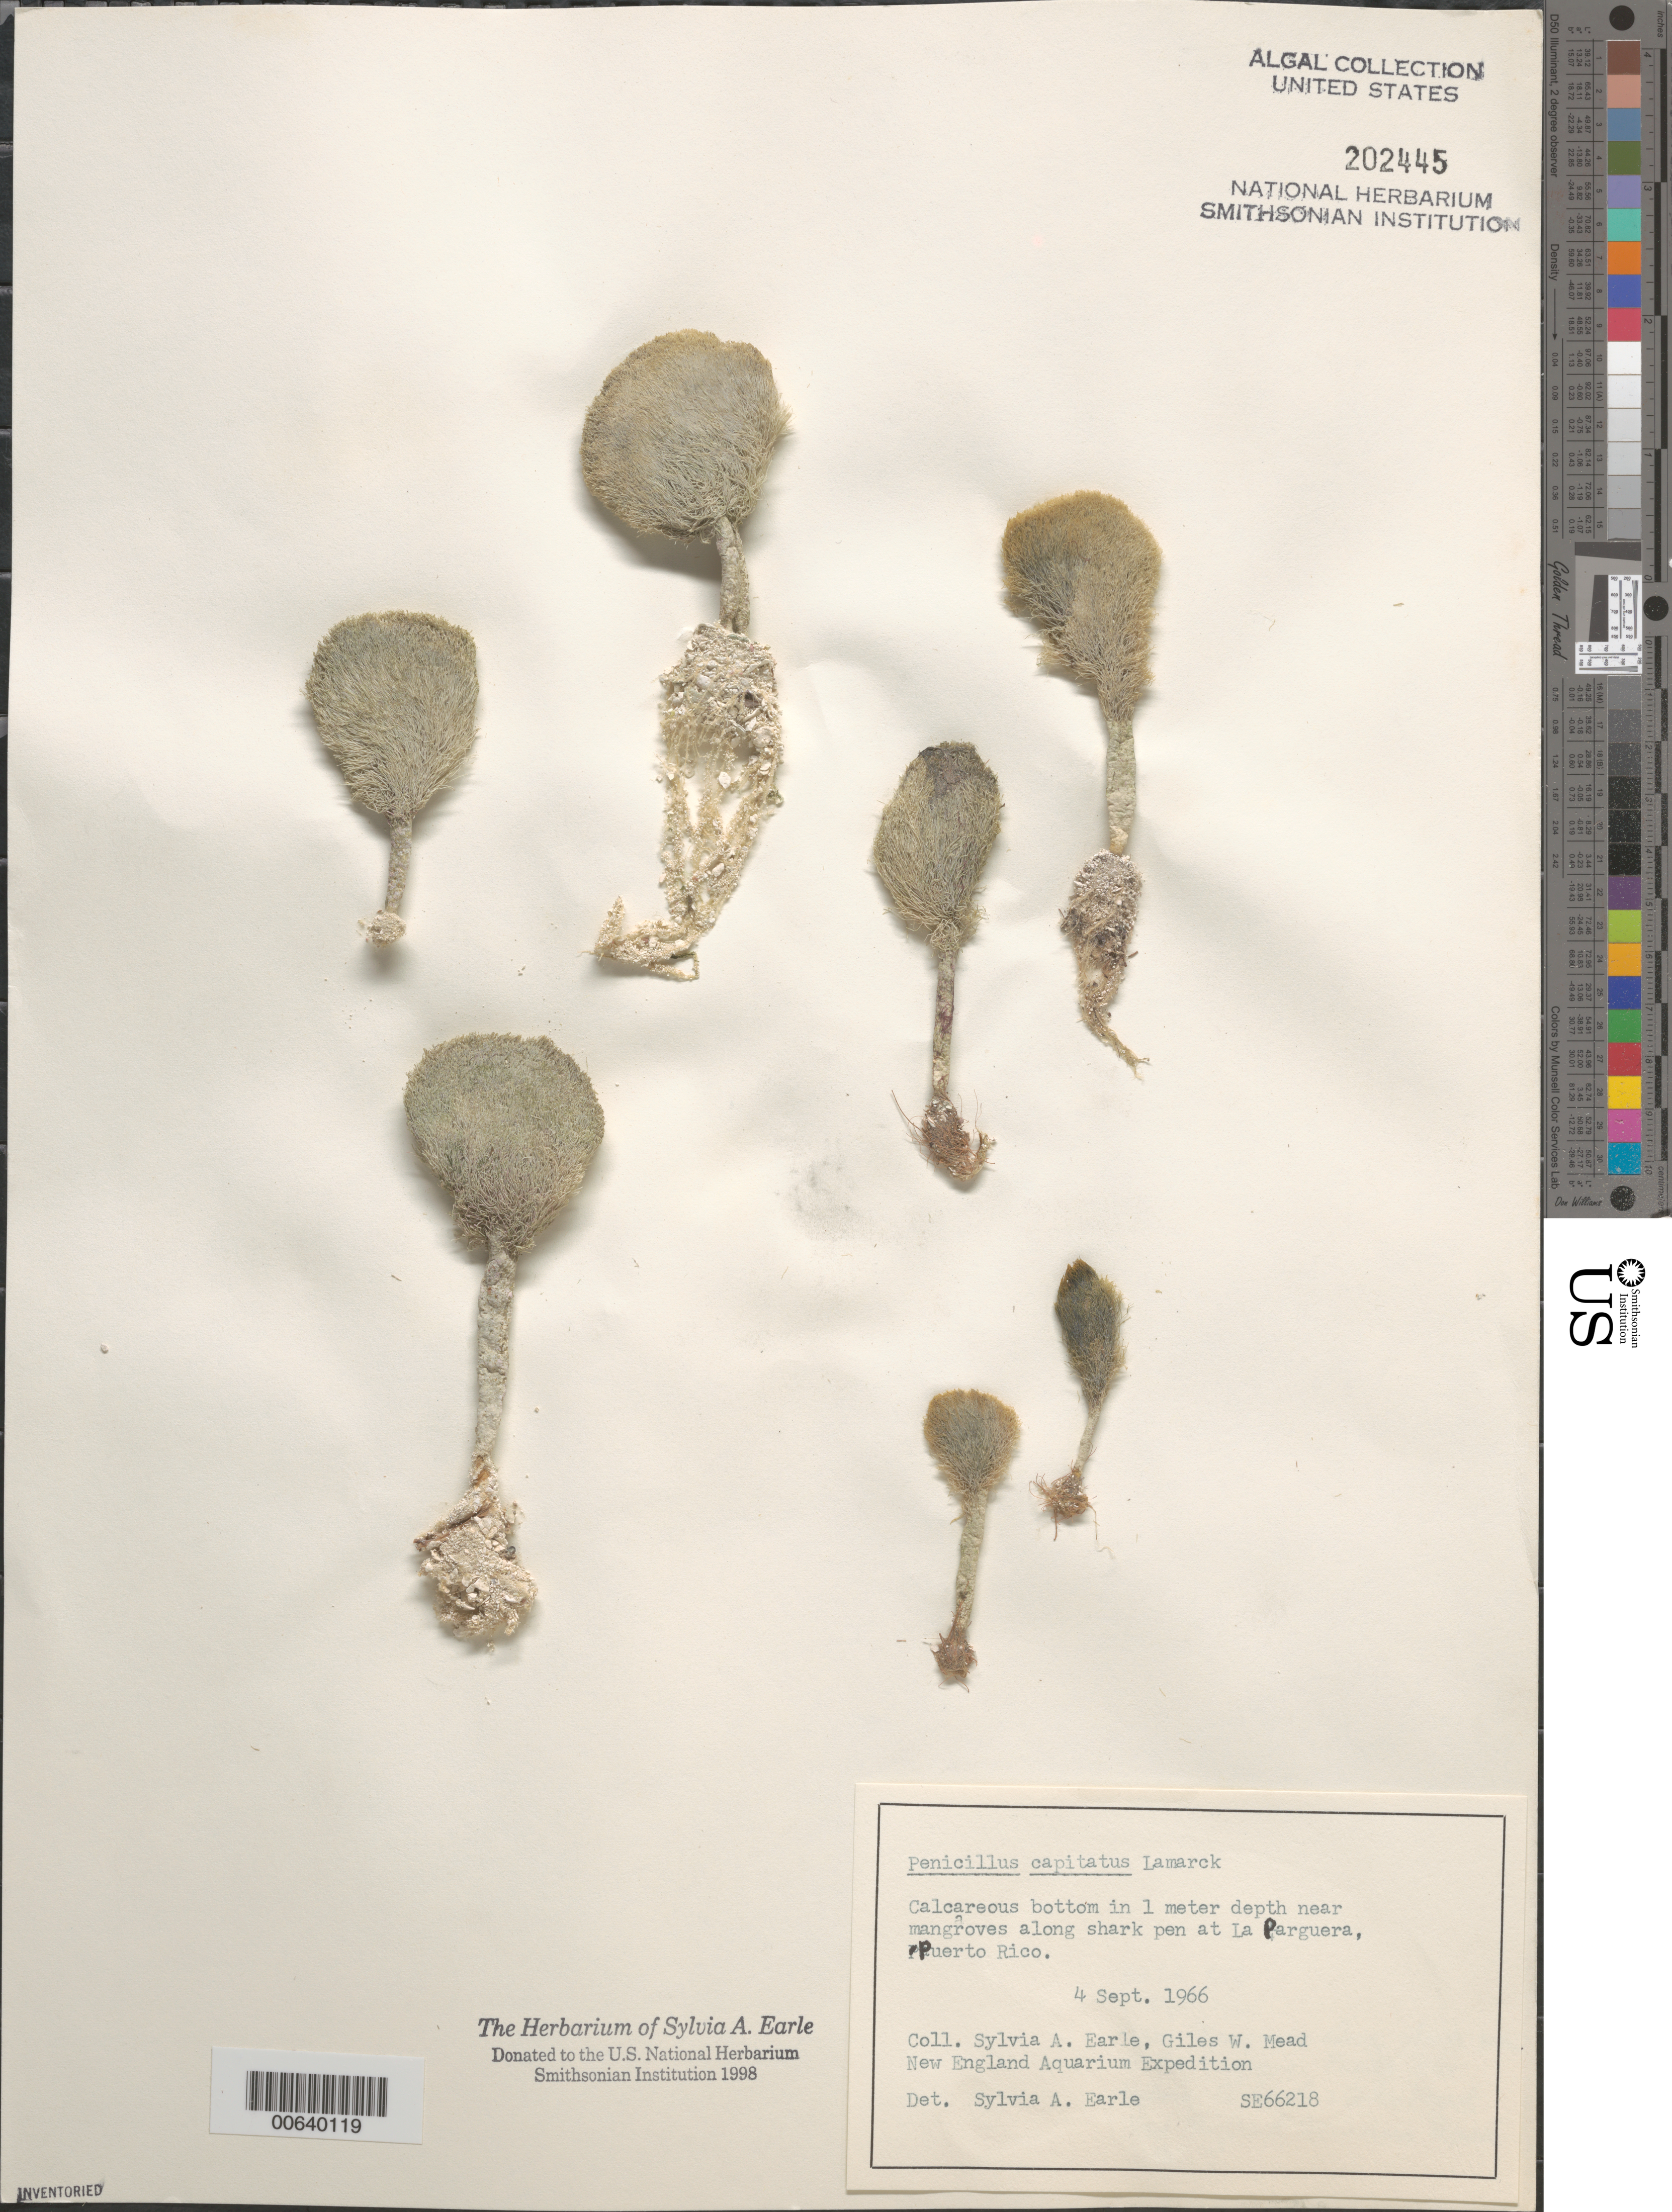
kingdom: Plantae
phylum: Chlorophyta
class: Ulvophyceae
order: Bryopsidales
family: Udoteaceae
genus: Penicillus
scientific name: Penicillus capitatus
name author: Lam.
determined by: Earle, S. A.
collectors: S. A. Earle & G. W. Mead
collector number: Se 66218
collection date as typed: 04 Sep 1966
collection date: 1966-09-04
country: Puerto Rico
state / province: Lajas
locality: La Parguera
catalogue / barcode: US 202445